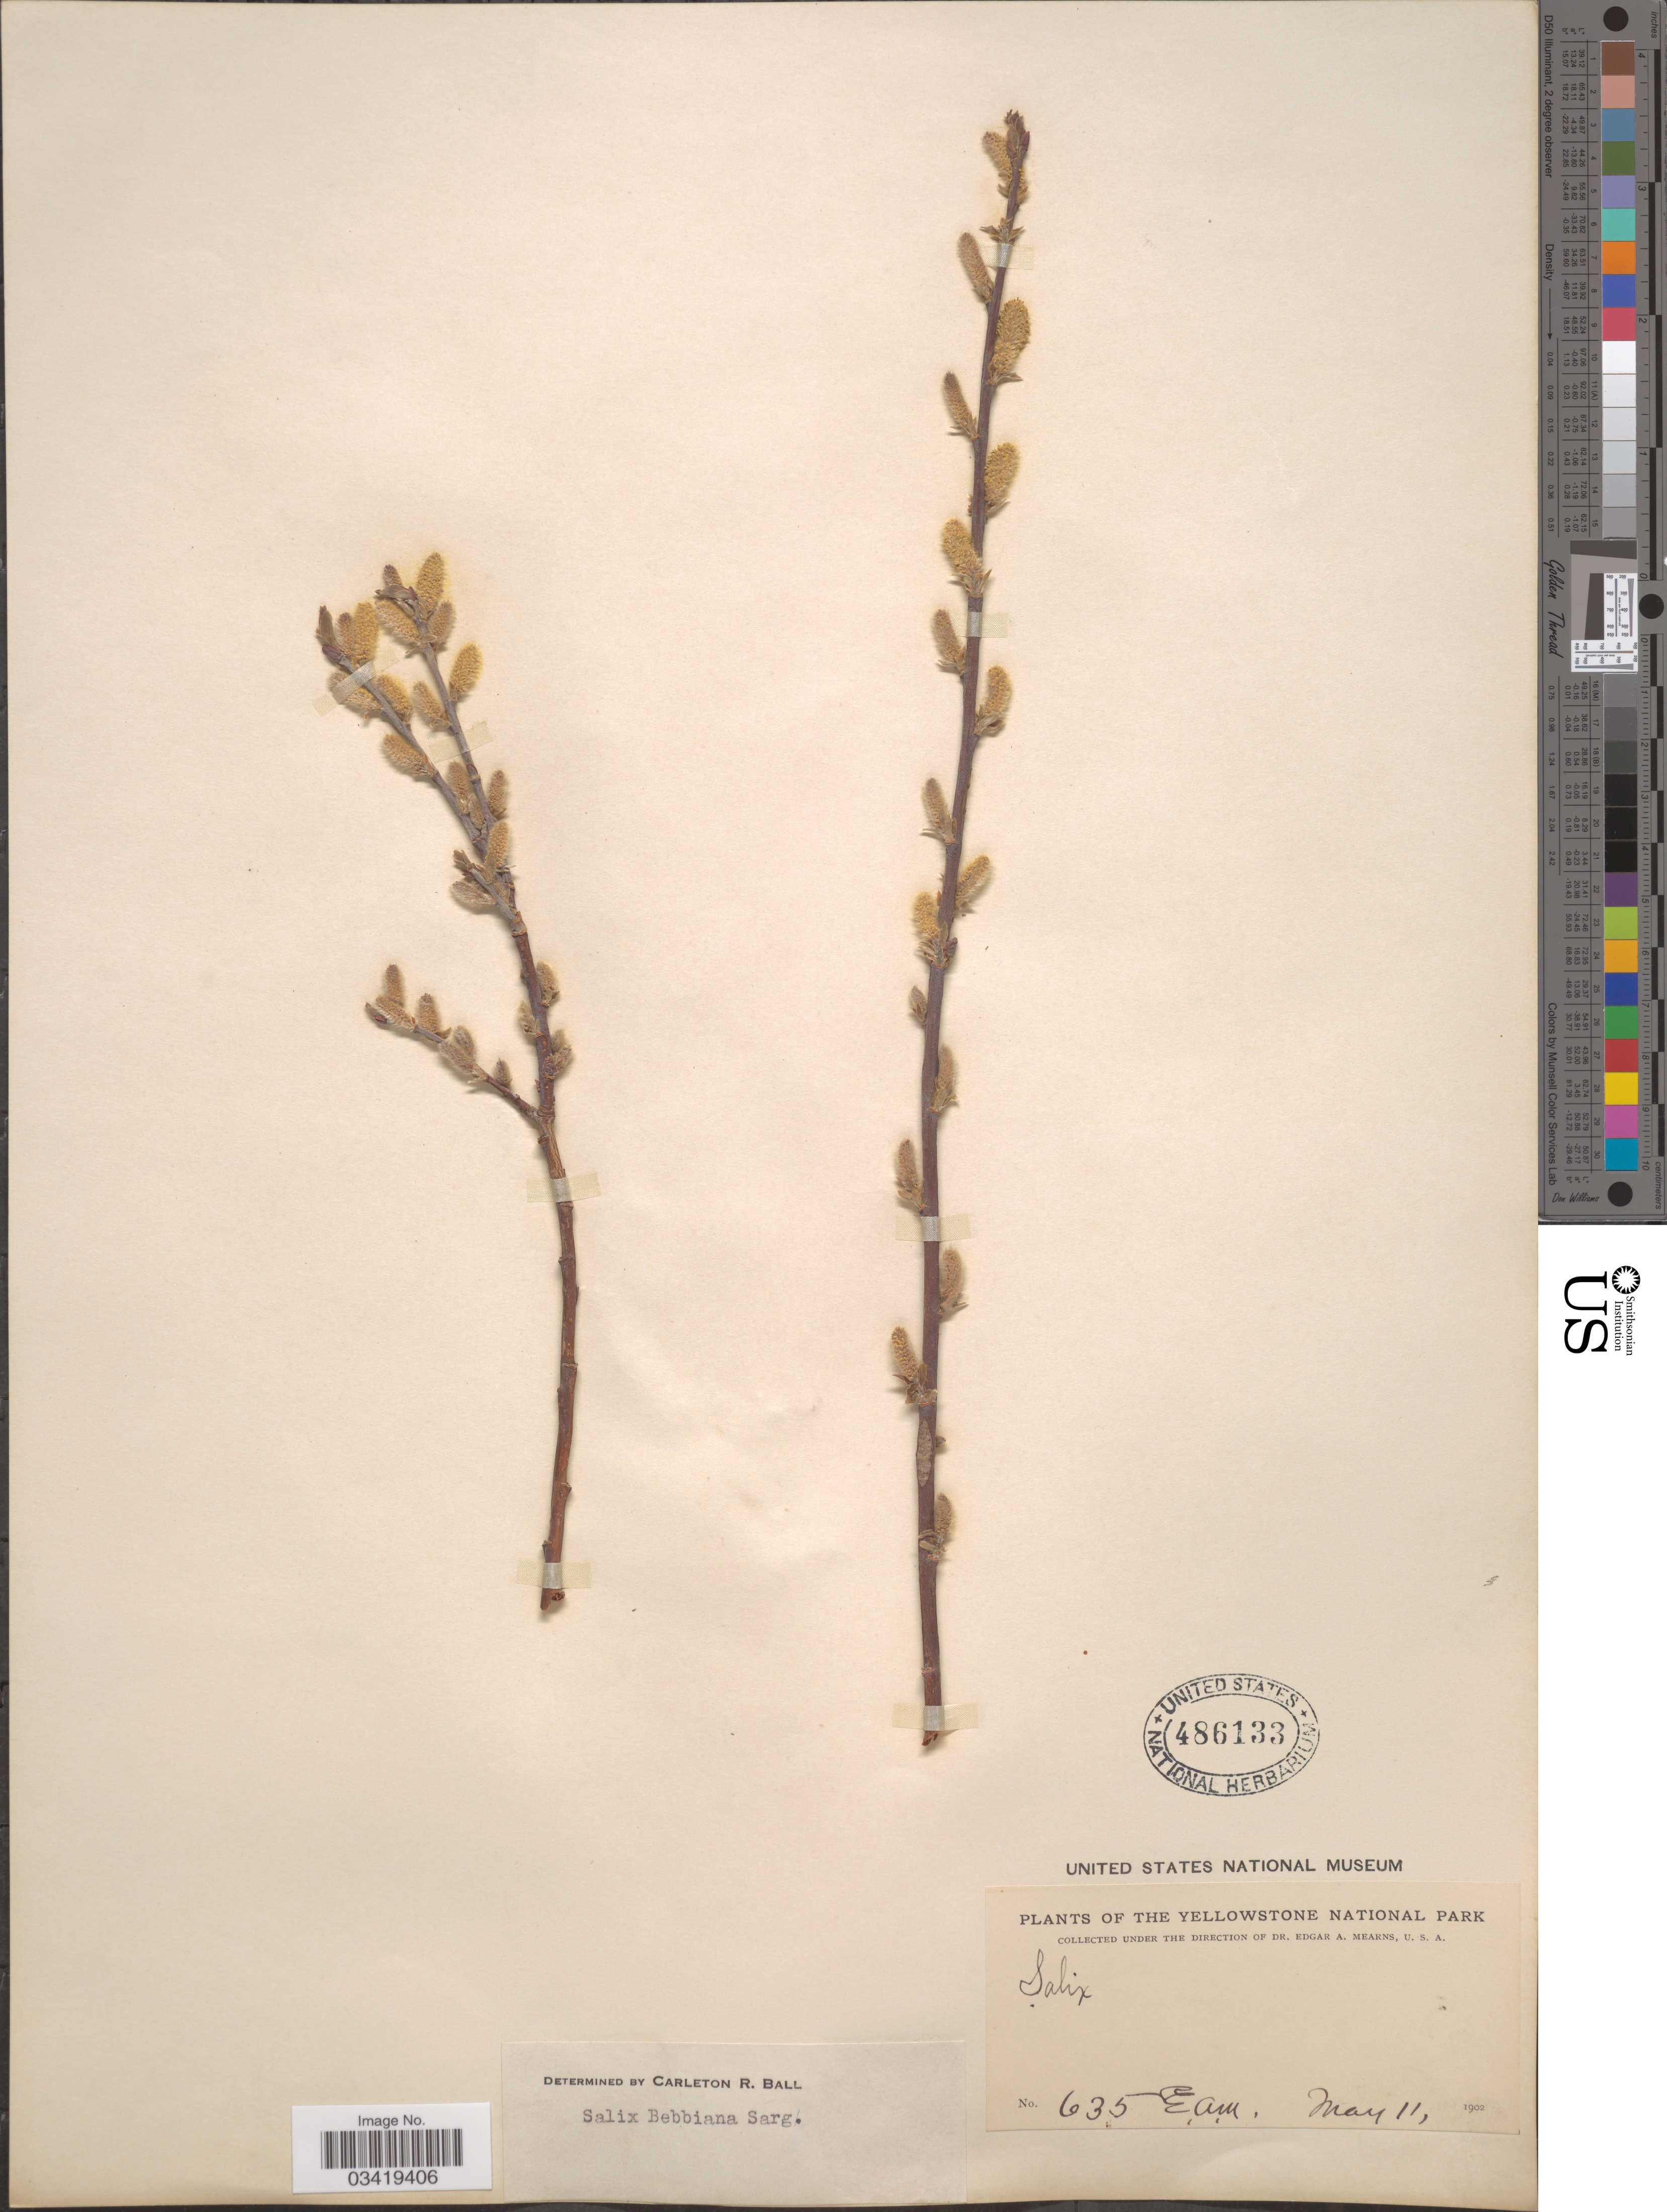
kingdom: Plantae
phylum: Tracheophyta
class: Magnoliopsida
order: Malpighiales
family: Salicaceae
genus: Salix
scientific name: Salix bebbiana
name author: Sarg.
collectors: E. A. Mearns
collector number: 635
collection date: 1902-05-11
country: United States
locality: The Yellowstone National Park.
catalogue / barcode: US 486133